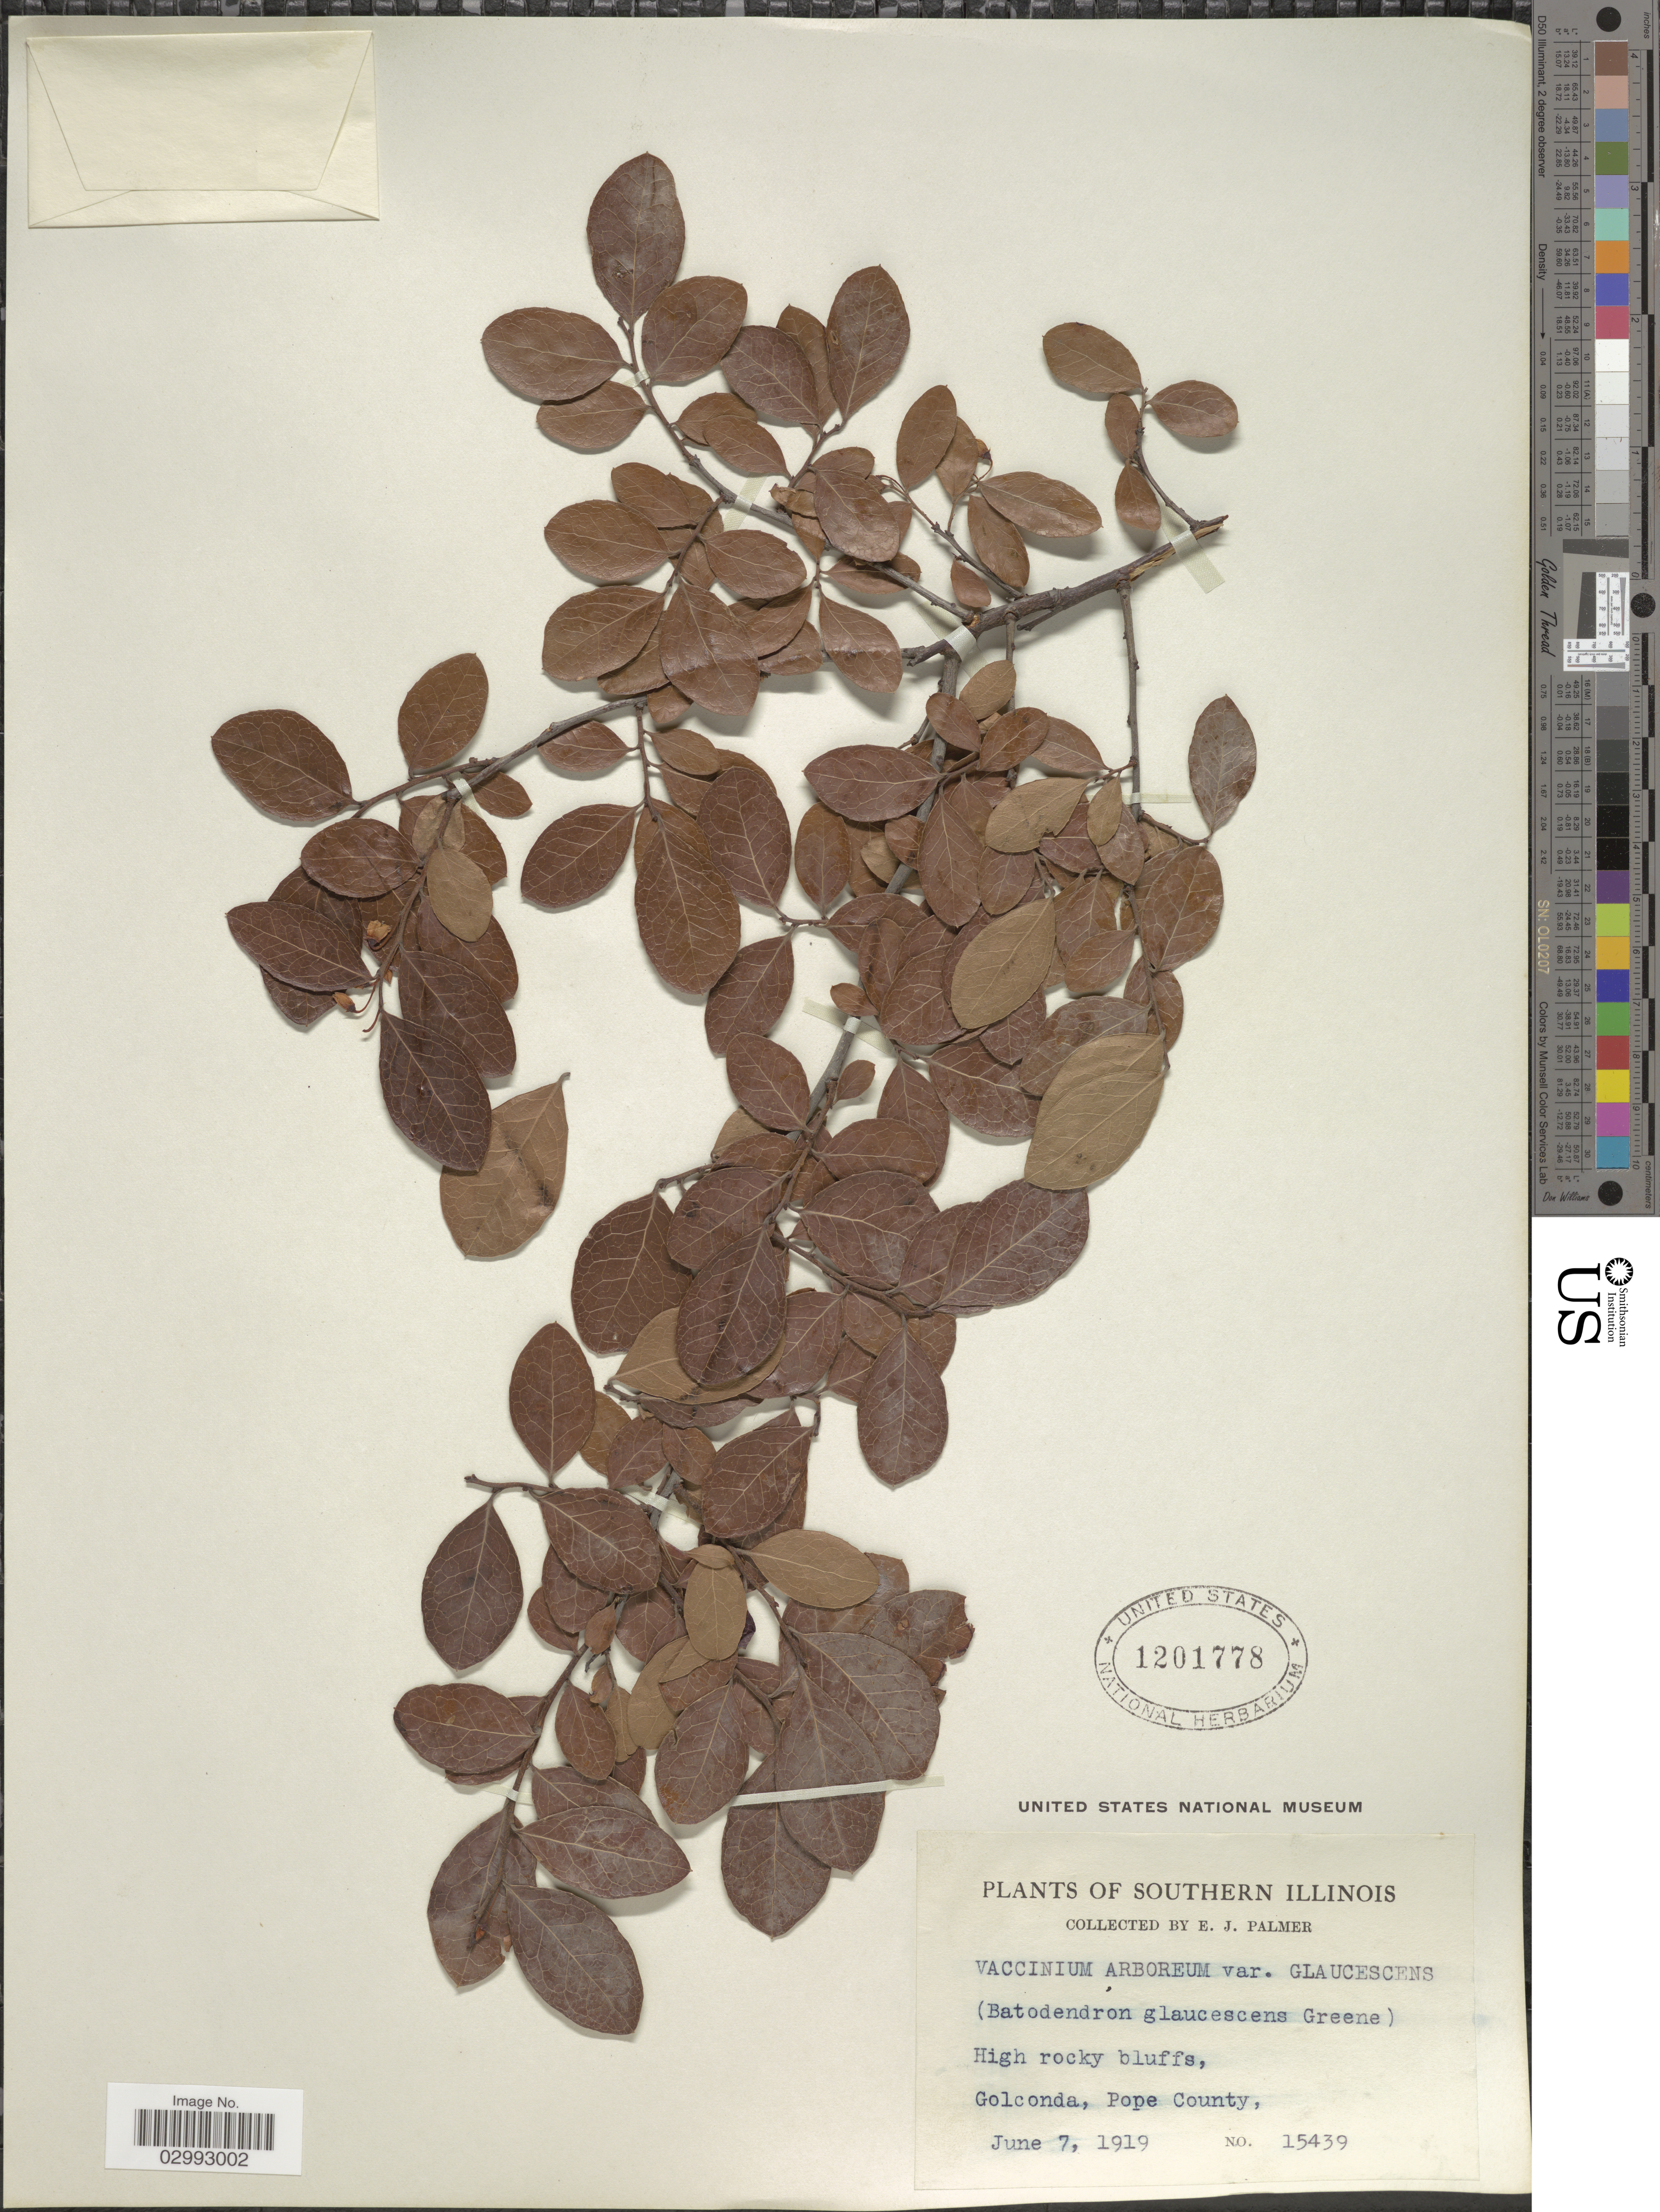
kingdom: Plantae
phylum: Tracheophyta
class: Magnoliopsida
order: Ericales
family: Ericaceae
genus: Batodendron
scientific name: Batodendron arboreum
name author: Nutt.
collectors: E. J. Palmer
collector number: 15439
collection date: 1919-06-07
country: United States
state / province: Illinois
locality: Southern Illinois. High rocky bluffs, Golconda, Pope County.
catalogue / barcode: US 1201778